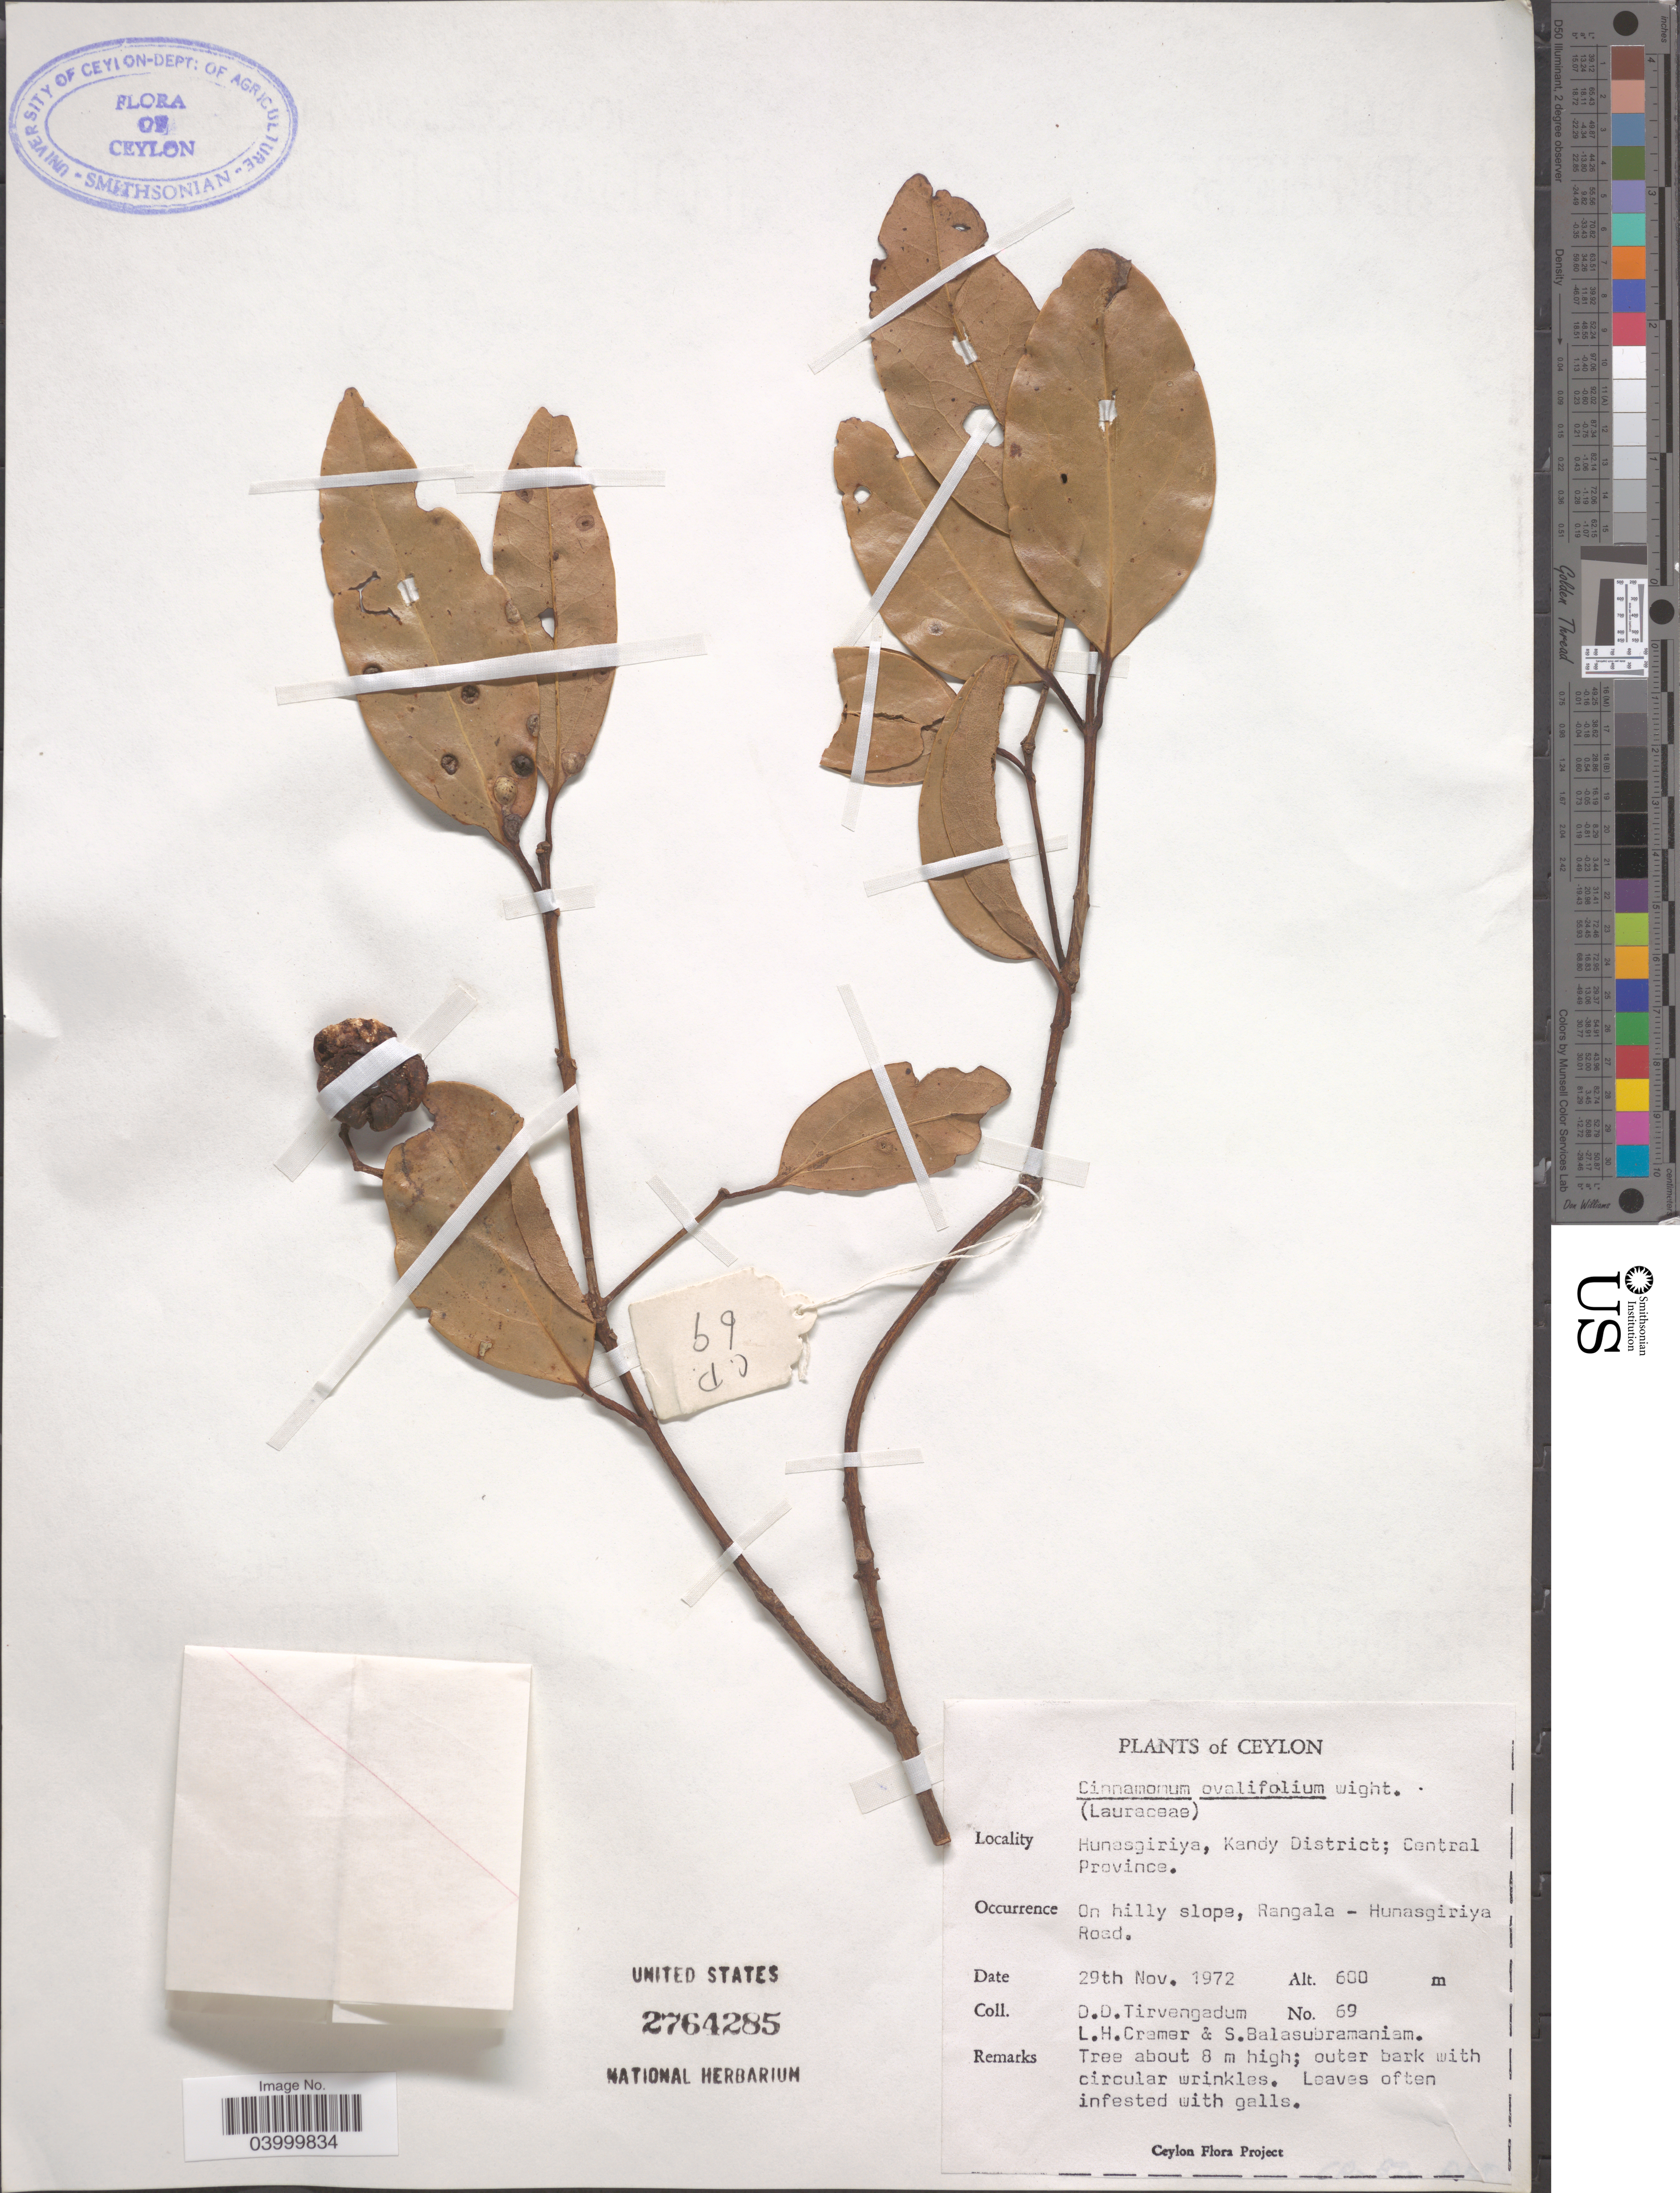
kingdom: Plantae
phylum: Tracheophyta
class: Magnoliopsida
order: Laurales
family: Lauraceae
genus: Cinnamomum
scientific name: Cinnamomum ovalifolium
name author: Wight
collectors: D. Tirvengadum, L. H. Cramer & S. Balasubramaniam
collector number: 69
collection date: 1972-11-29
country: Sri Lanka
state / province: Central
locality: Ceylon. Hunasgiriya, Kandy District. Rangala - Hunasgiriya Road.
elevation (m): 600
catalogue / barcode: US 2764285